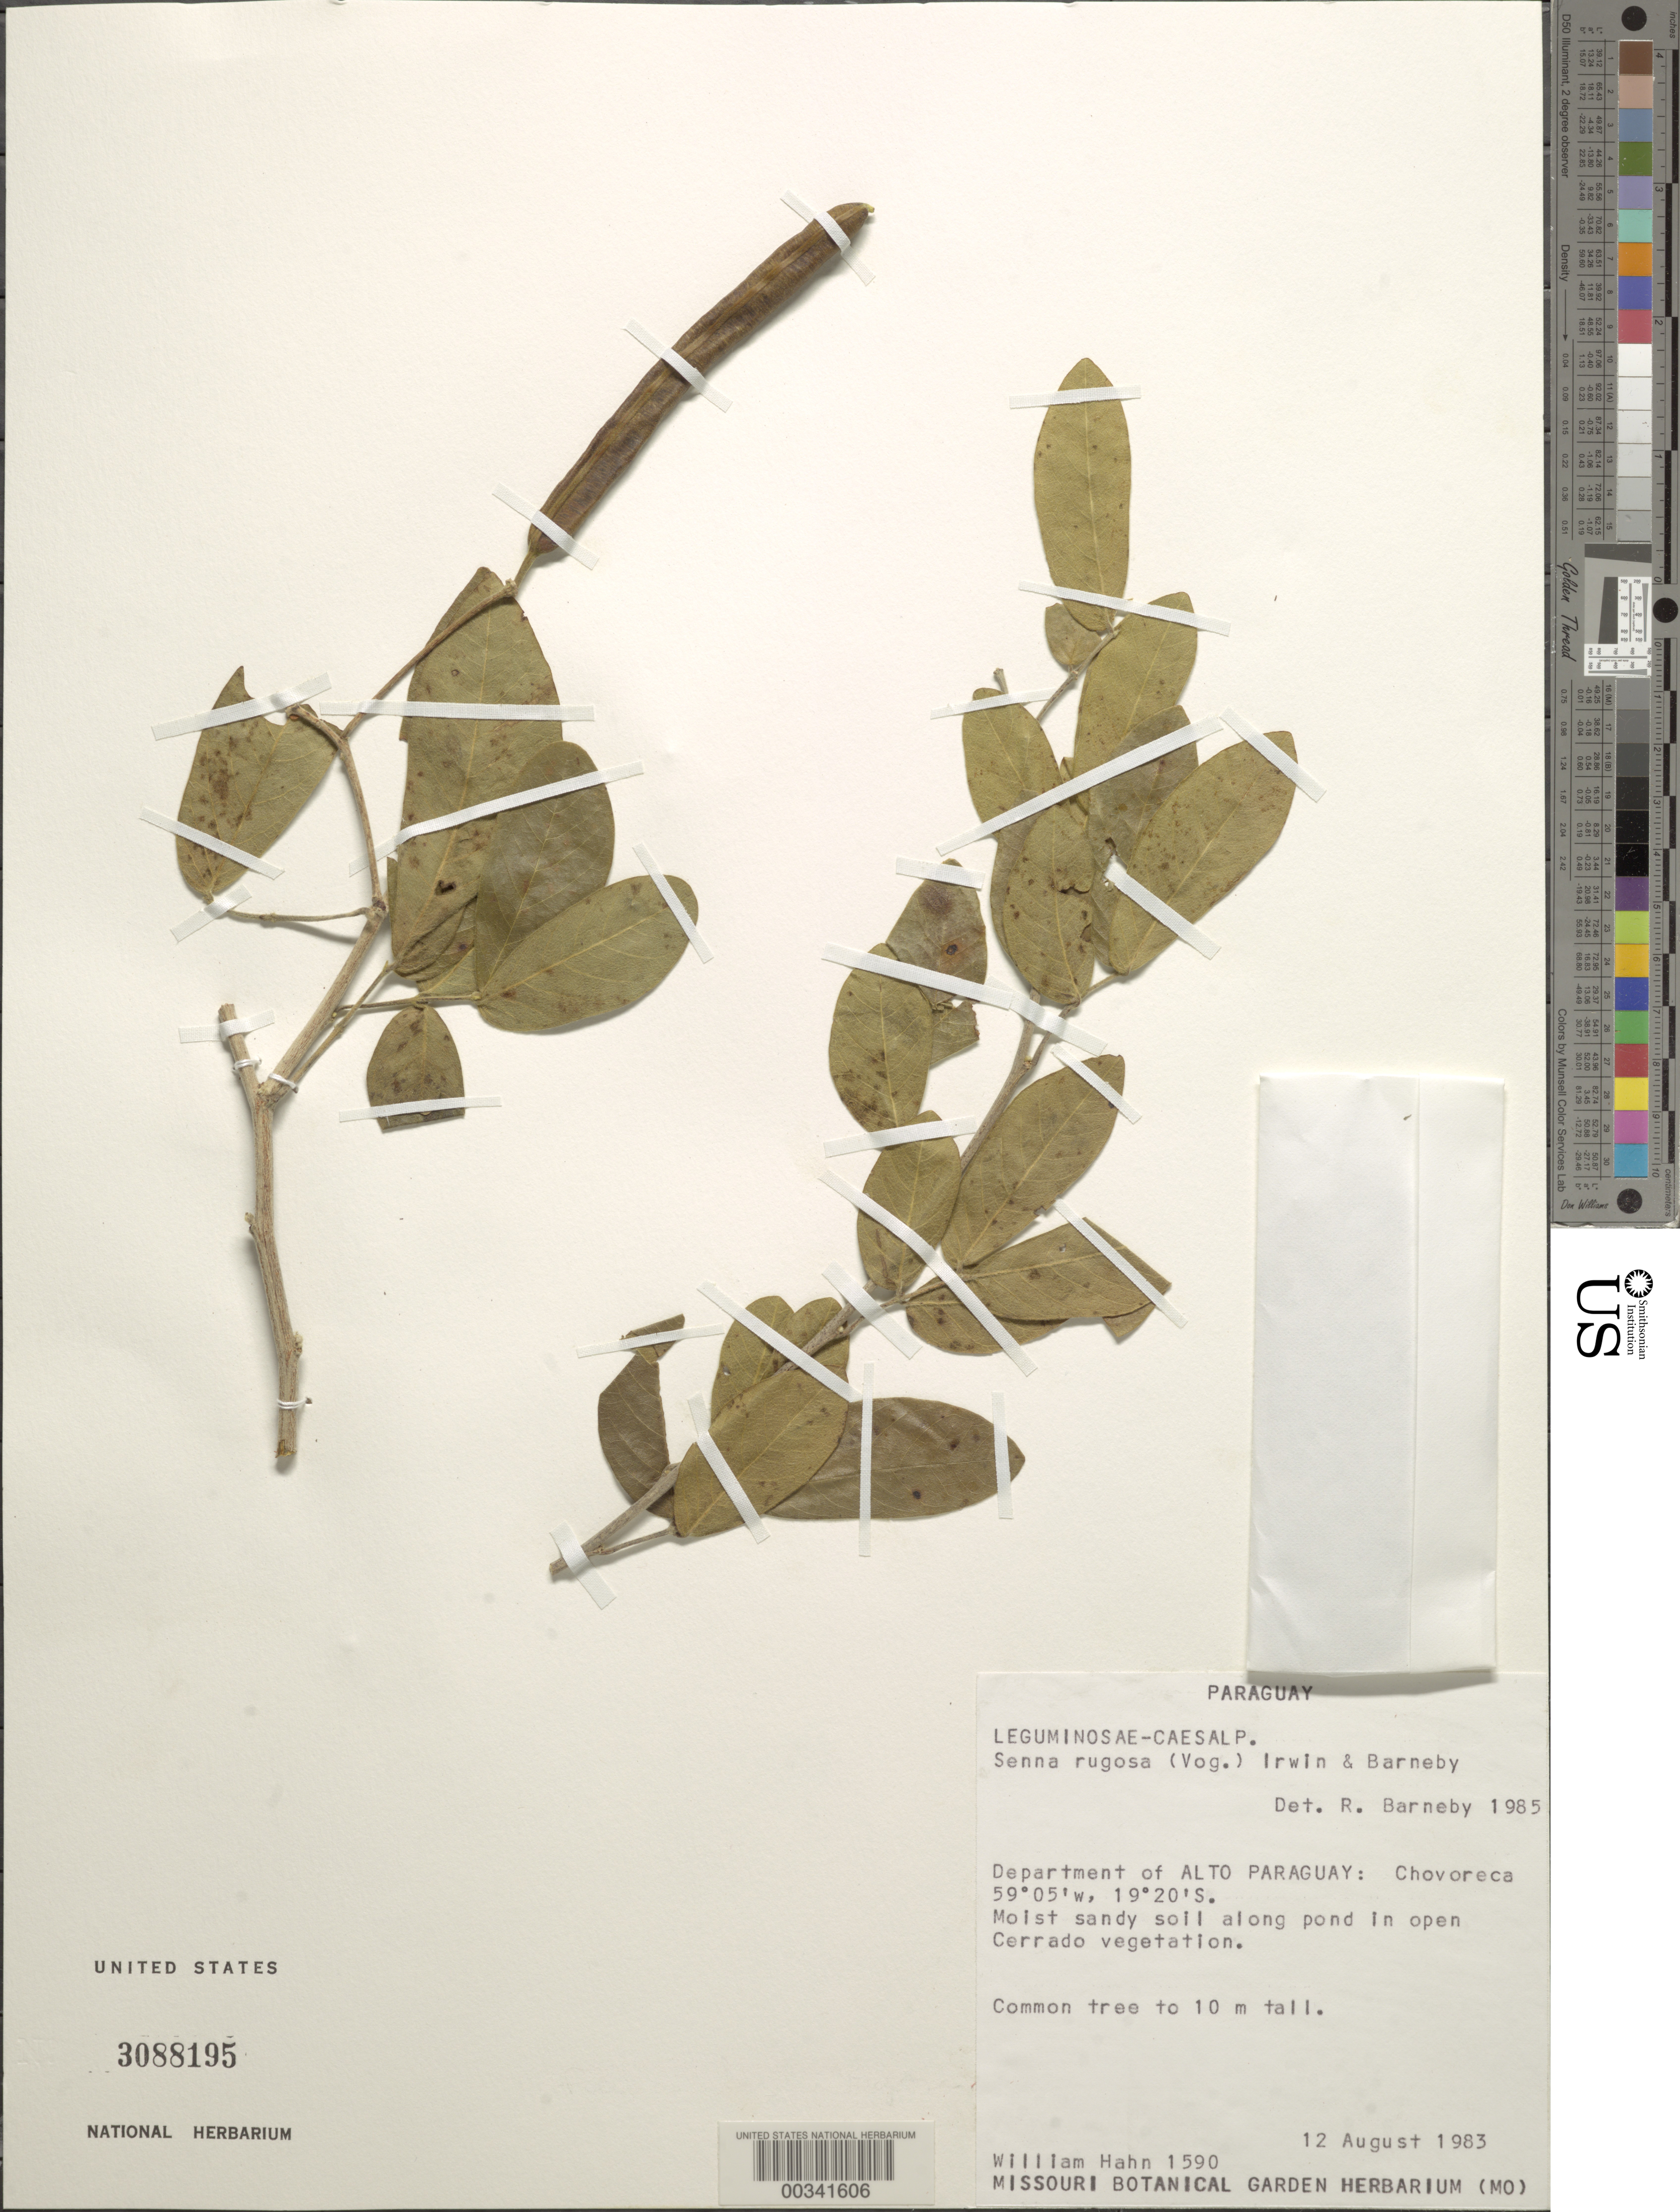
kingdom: Plantae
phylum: Tracheophyta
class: Magnoliopsida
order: Fabales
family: Fabaceae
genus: Senna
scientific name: Senna rugosa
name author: (G. Don) H.S. Irwin & Barneby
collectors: W. Hahn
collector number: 1590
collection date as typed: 12 Aug 1983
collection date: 1983-08-12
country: Paraguay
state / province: Alto Paraguay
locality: Chovoreca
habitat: Moist sandy soil along pond in open cerrado vegetation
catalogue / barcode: US 3088195